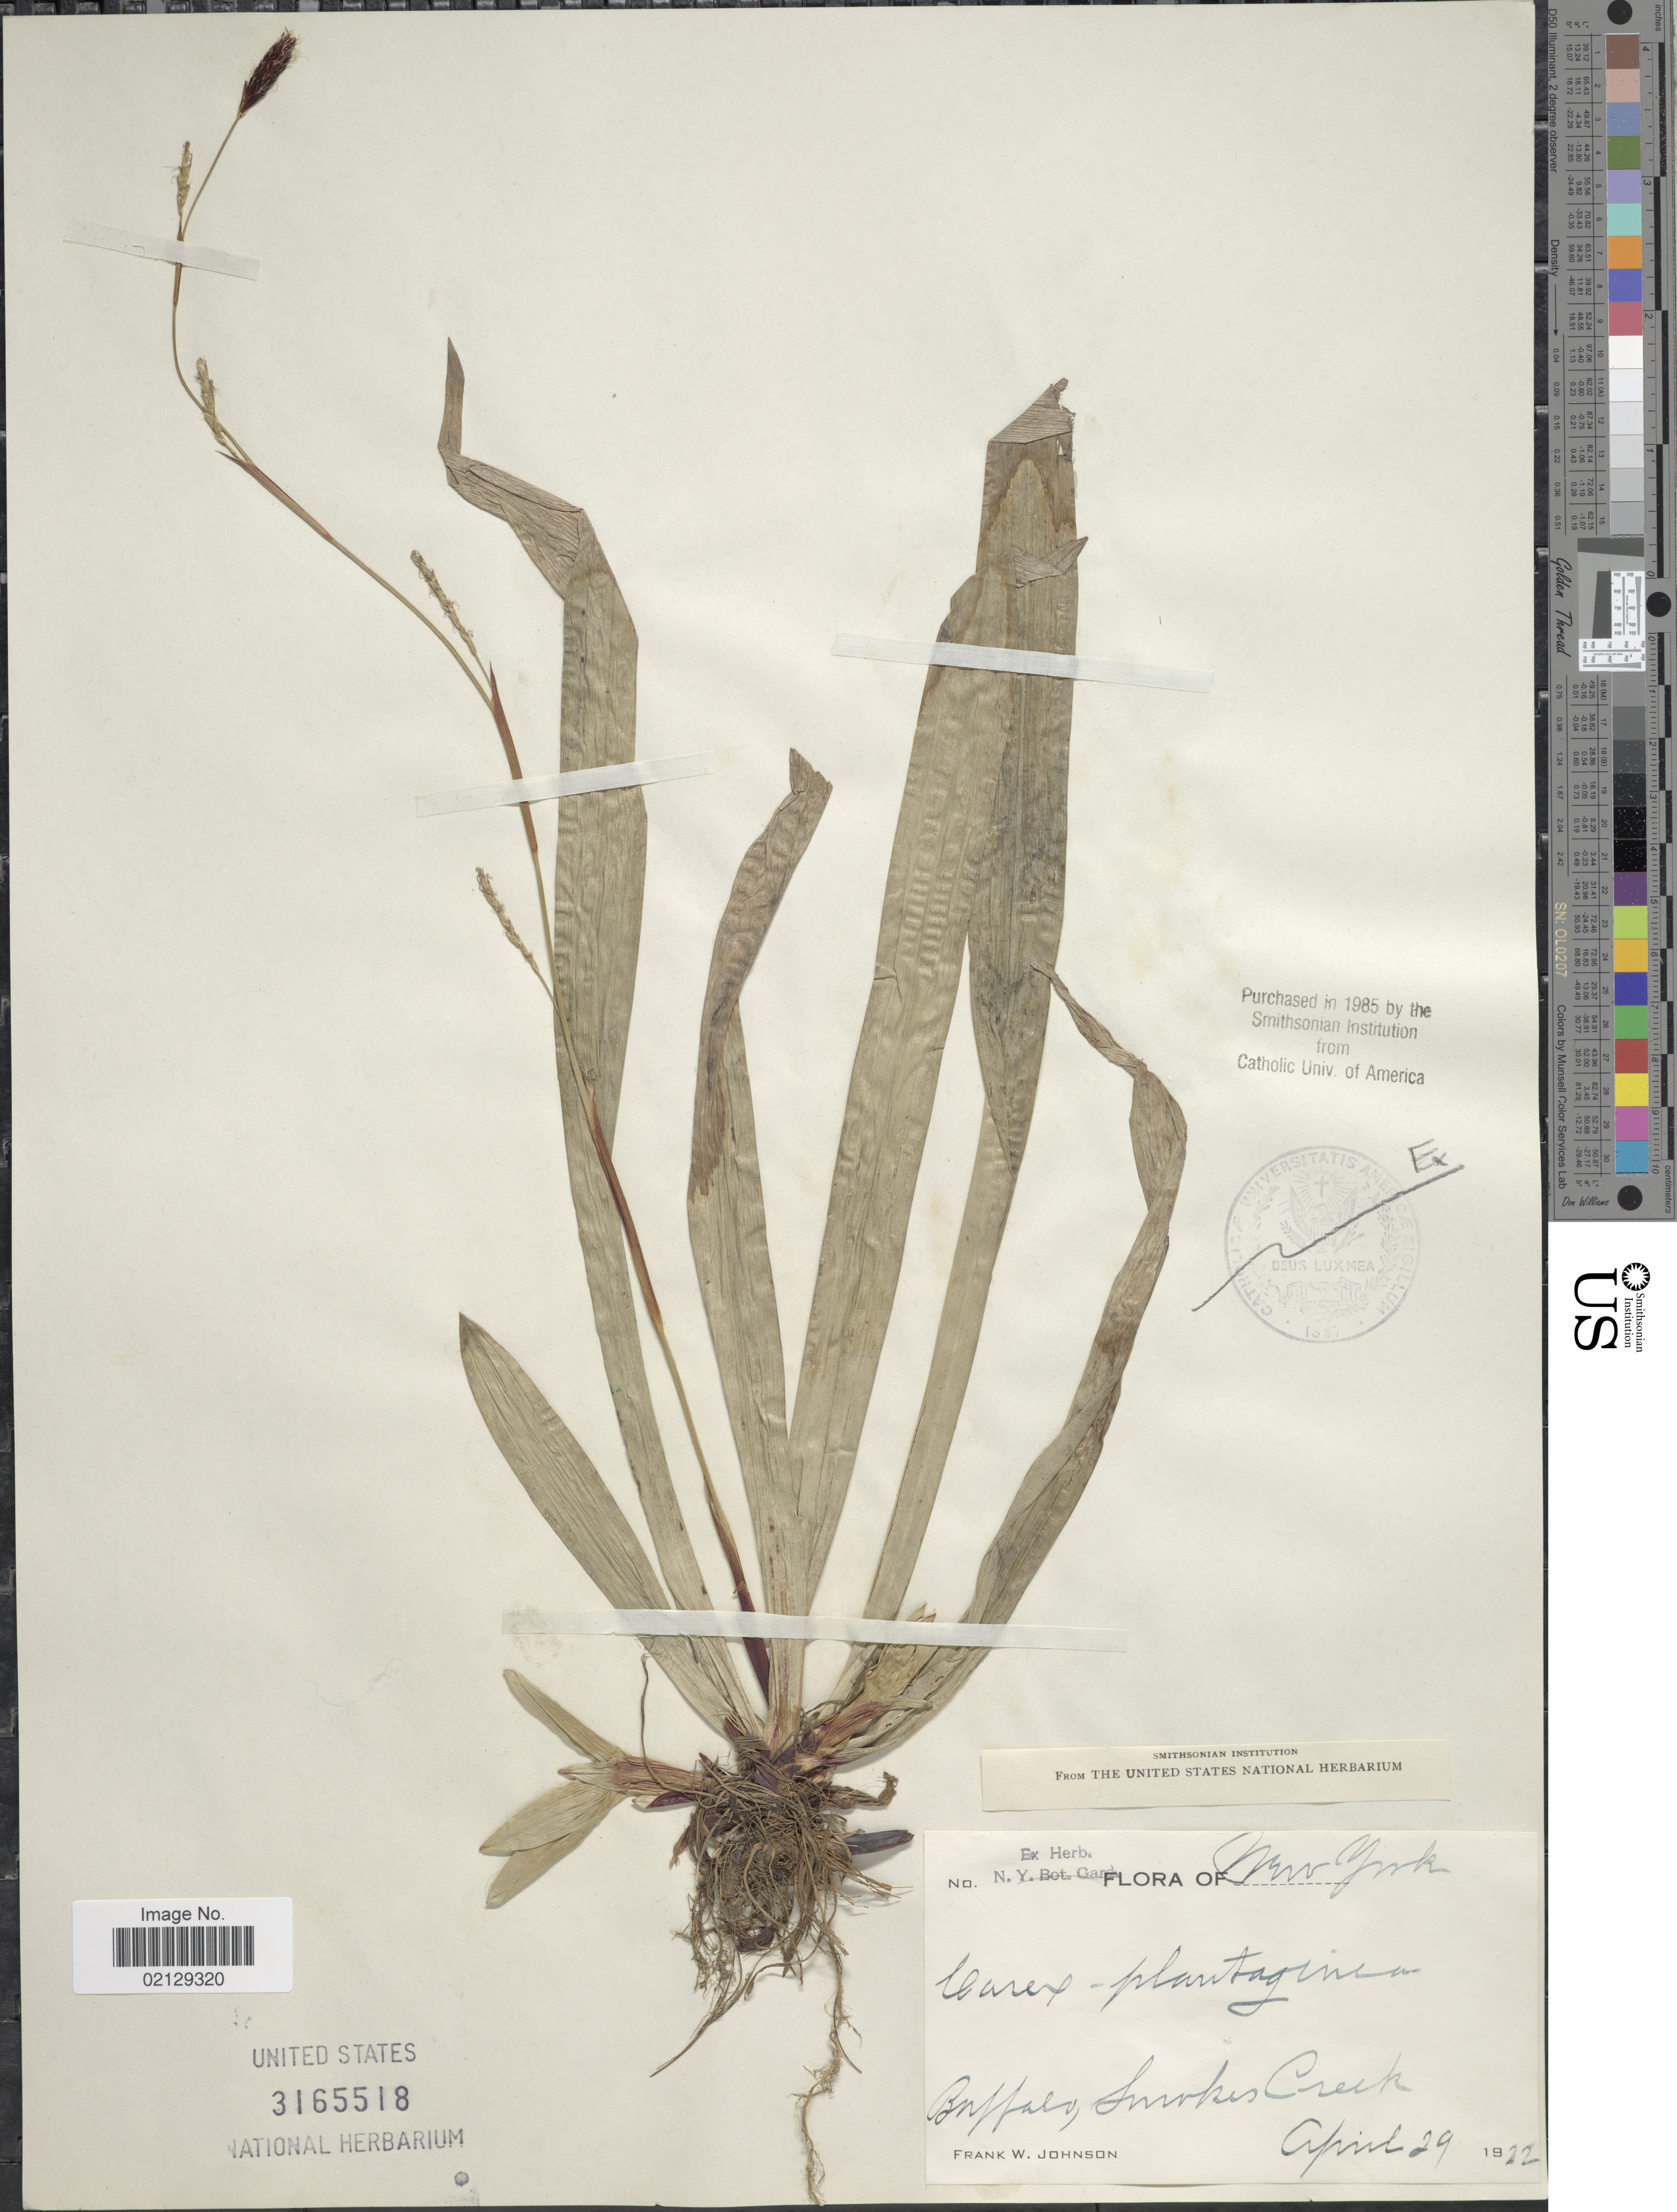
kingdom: Plantae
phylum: Tracheophyta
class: Liliopsida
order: Poales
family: Cyperaceae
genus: Carex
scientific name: Carex plantaginea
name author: Lam.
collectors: F. W. Johnson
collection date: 1822-04-29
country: United States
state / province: New York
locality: Buffalo Smokes Creek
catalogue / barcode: US 3165518